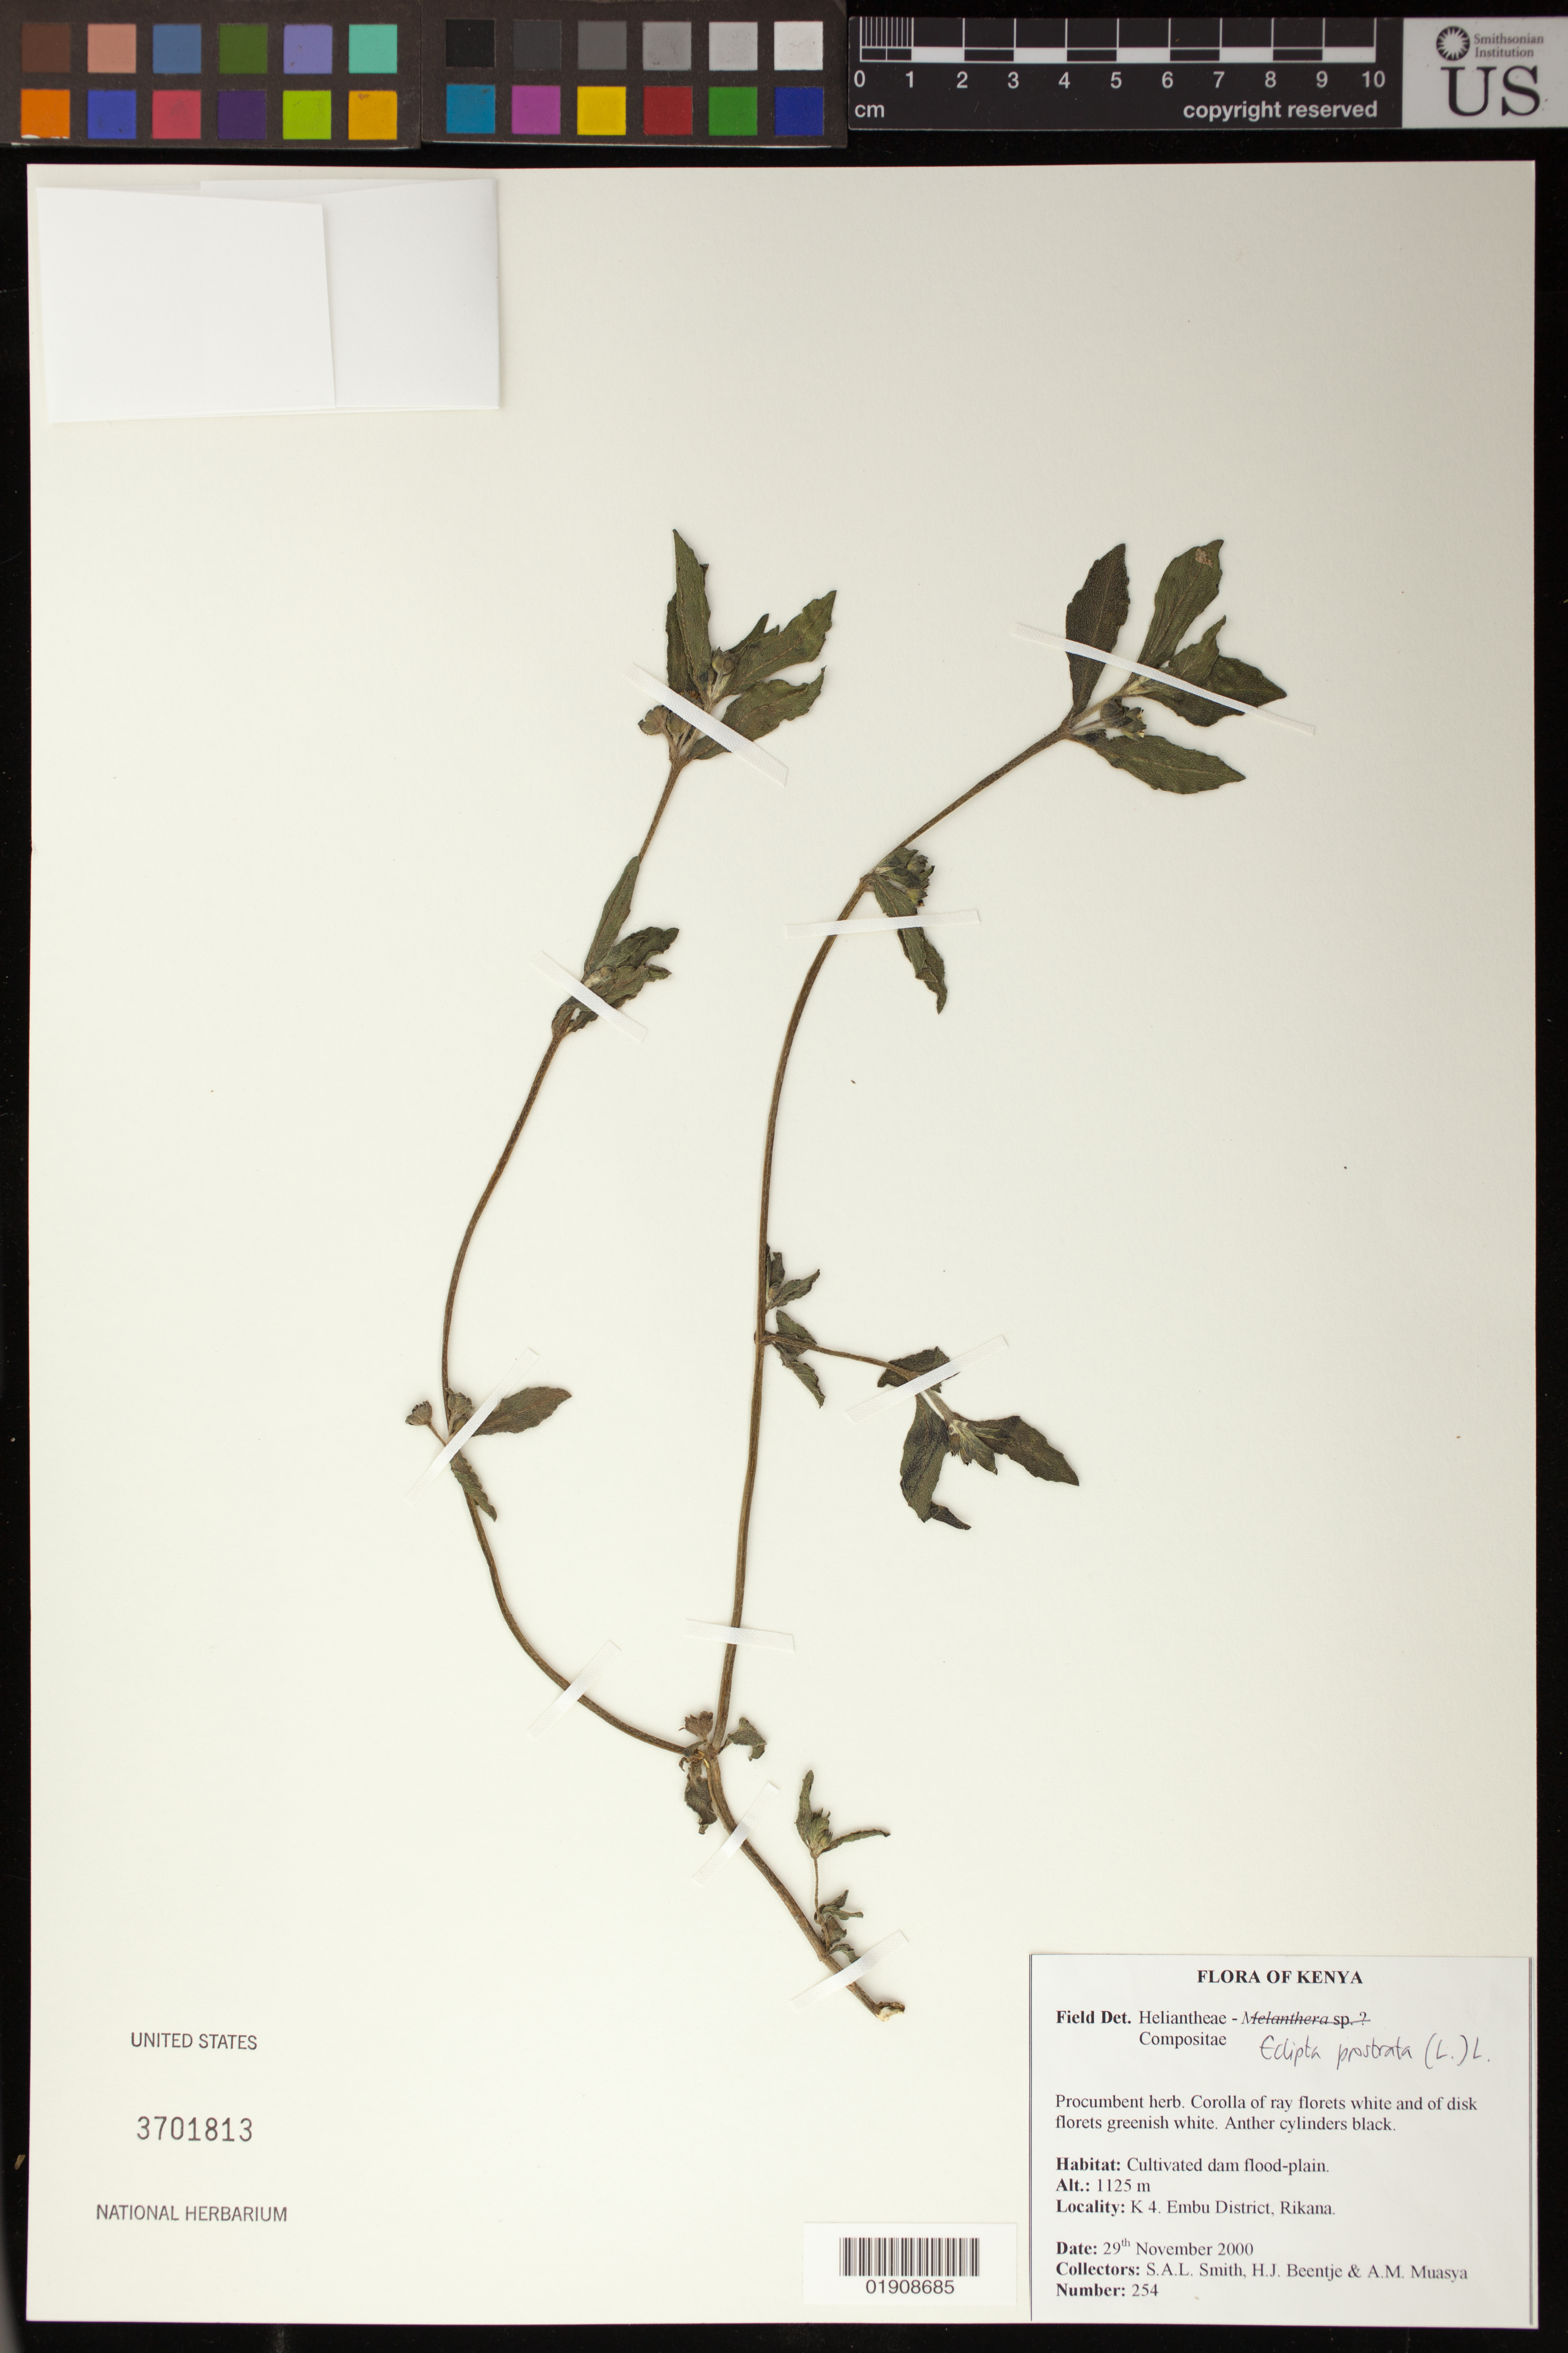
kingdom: Plantae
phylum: Tracheophyta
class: Magnoliopsida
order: Asterales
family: Asteraceae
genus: Eclipta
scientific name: Eclipta prostrata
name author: (L.) L.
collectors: S. A. Smith, H. J. Beentje & A. Muasya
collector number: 254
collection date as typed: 29 November 2000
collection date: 2000-11-29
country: Kenya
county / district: Embu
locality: K 4; Rikana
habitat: Cultivated dam flood-plain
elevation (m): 1125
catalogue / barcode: US 3701813